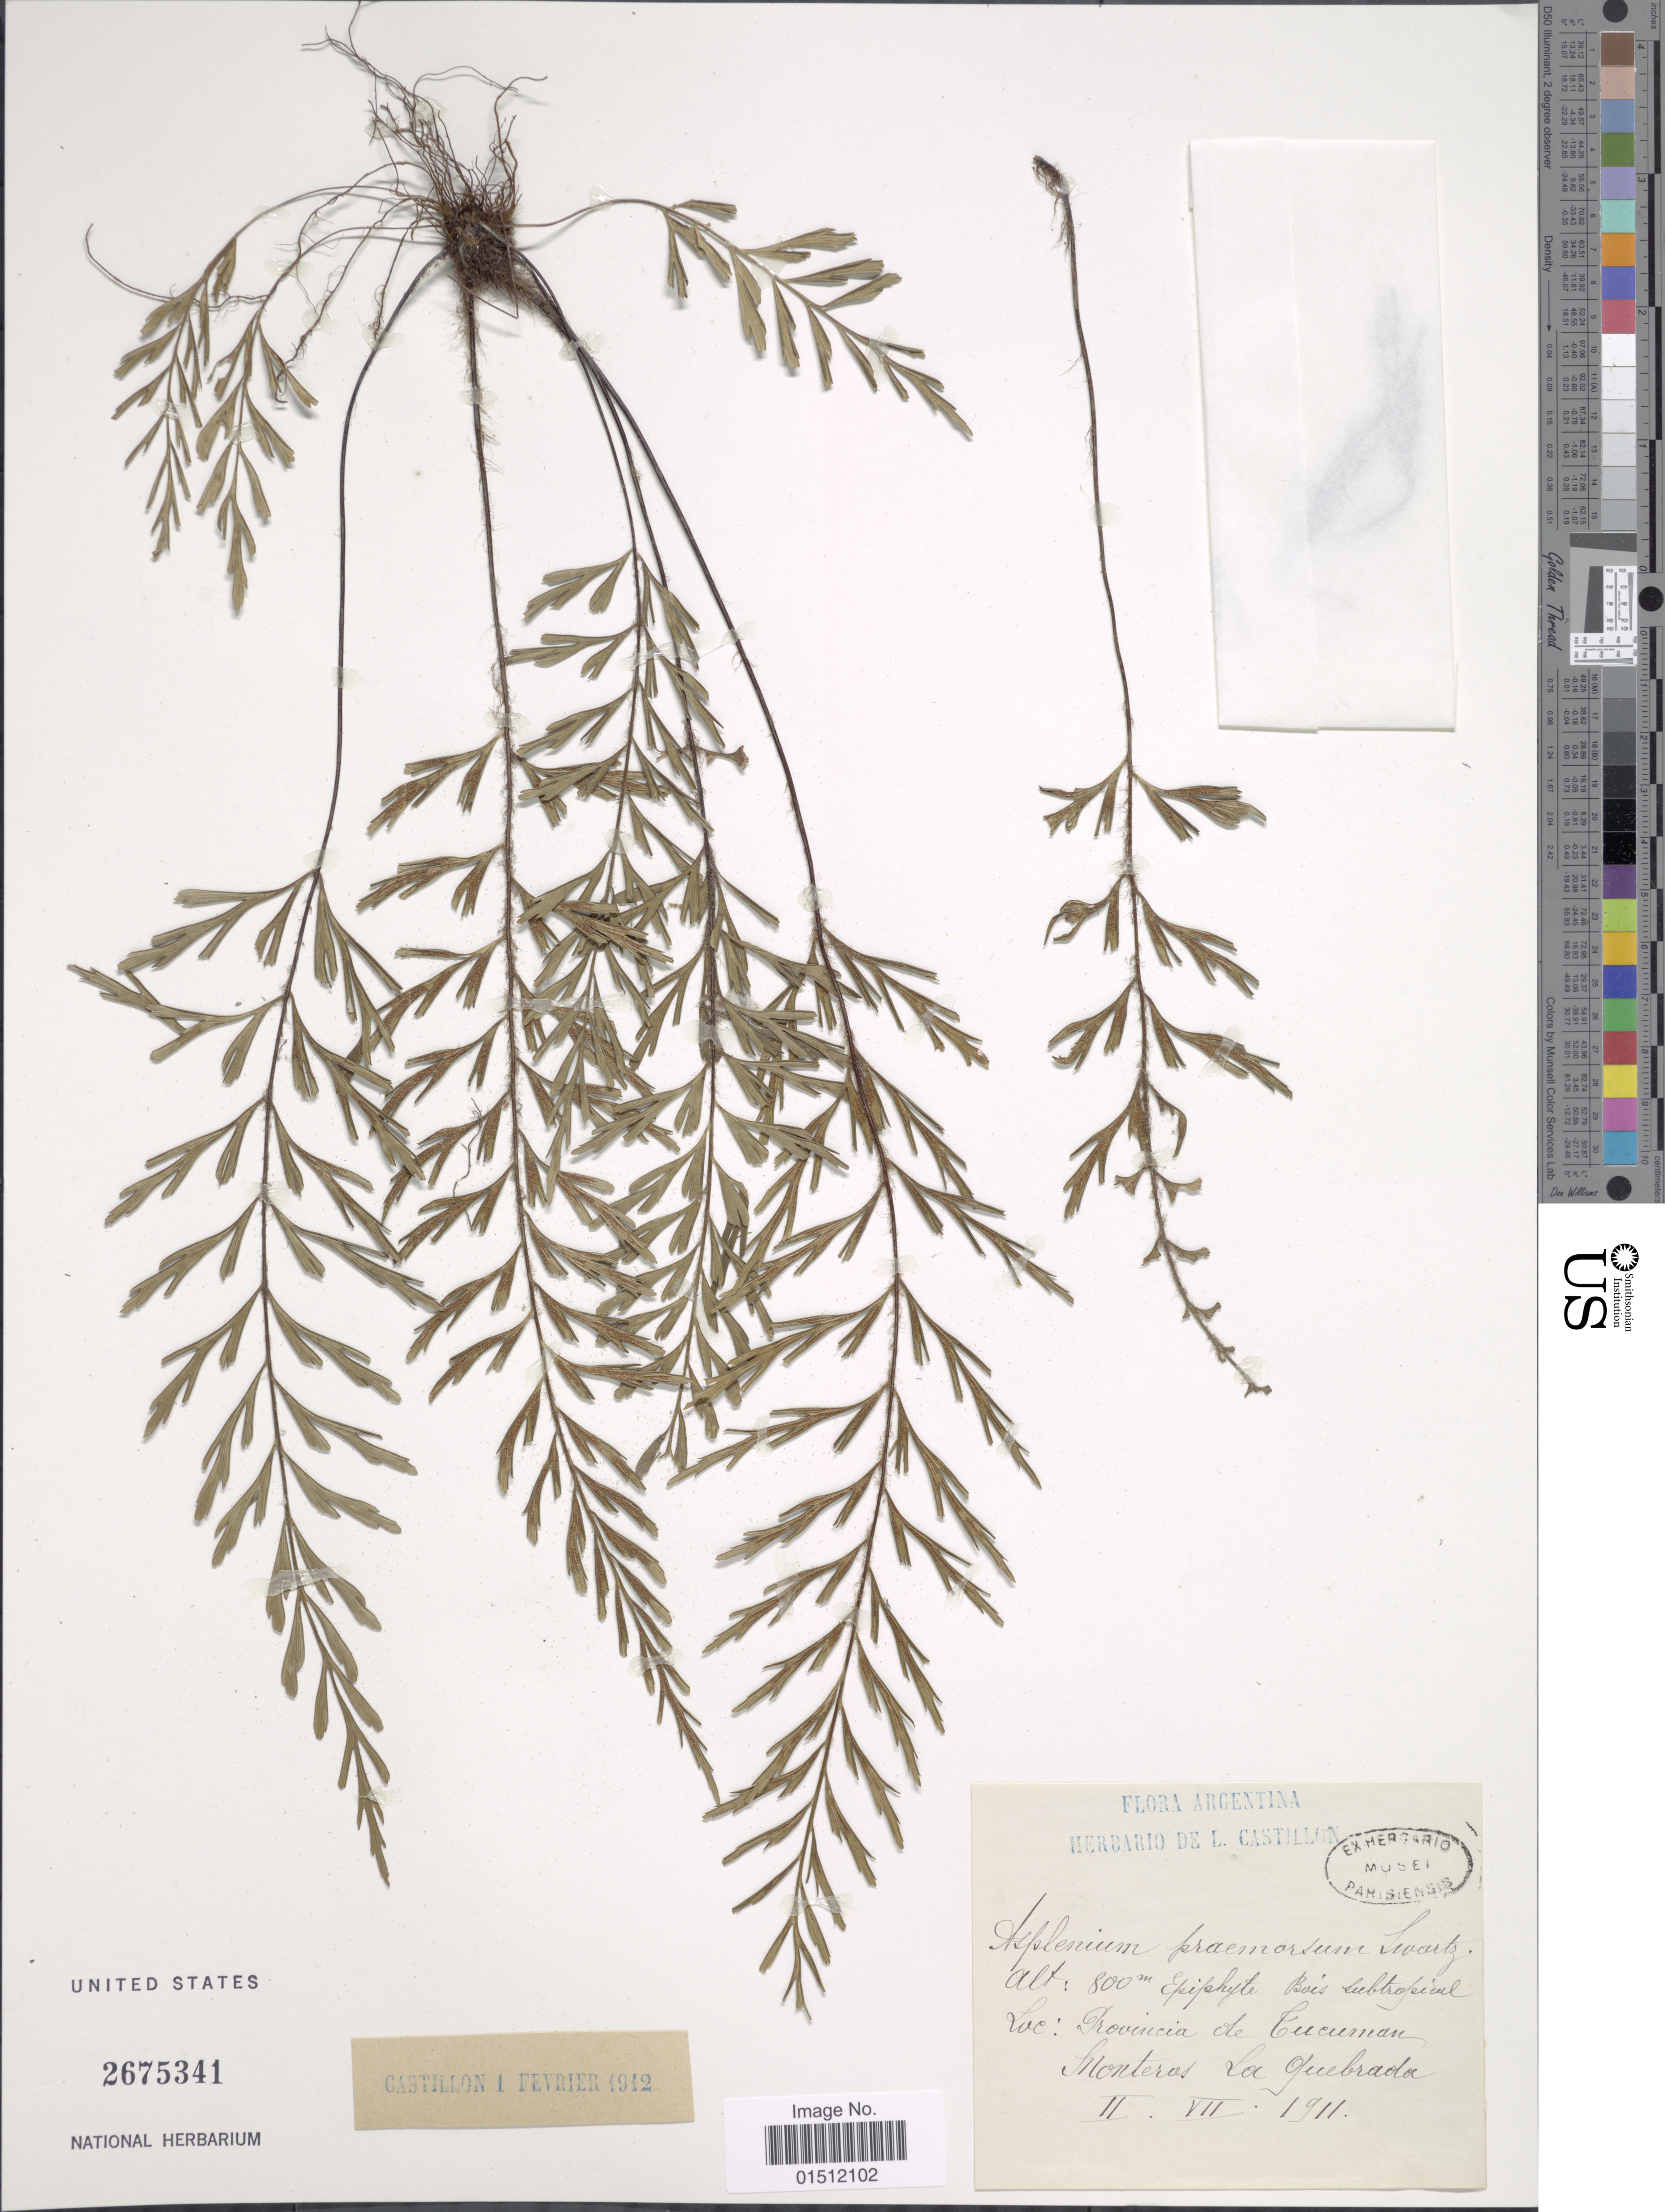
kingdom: Plantae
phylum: Tracheophyta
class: Polypodiopsida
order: Polypodiales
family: Aspleniaceae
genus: Asplenium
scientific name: Asplenium praemorsum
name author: Sw.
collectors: ex herb. L. Castillon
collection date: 1911-12-02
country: Argentina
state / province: Tucuman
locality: Provincia de Tucuman, Monteros. La Quebrada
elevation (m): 800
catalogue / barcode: US 2675341